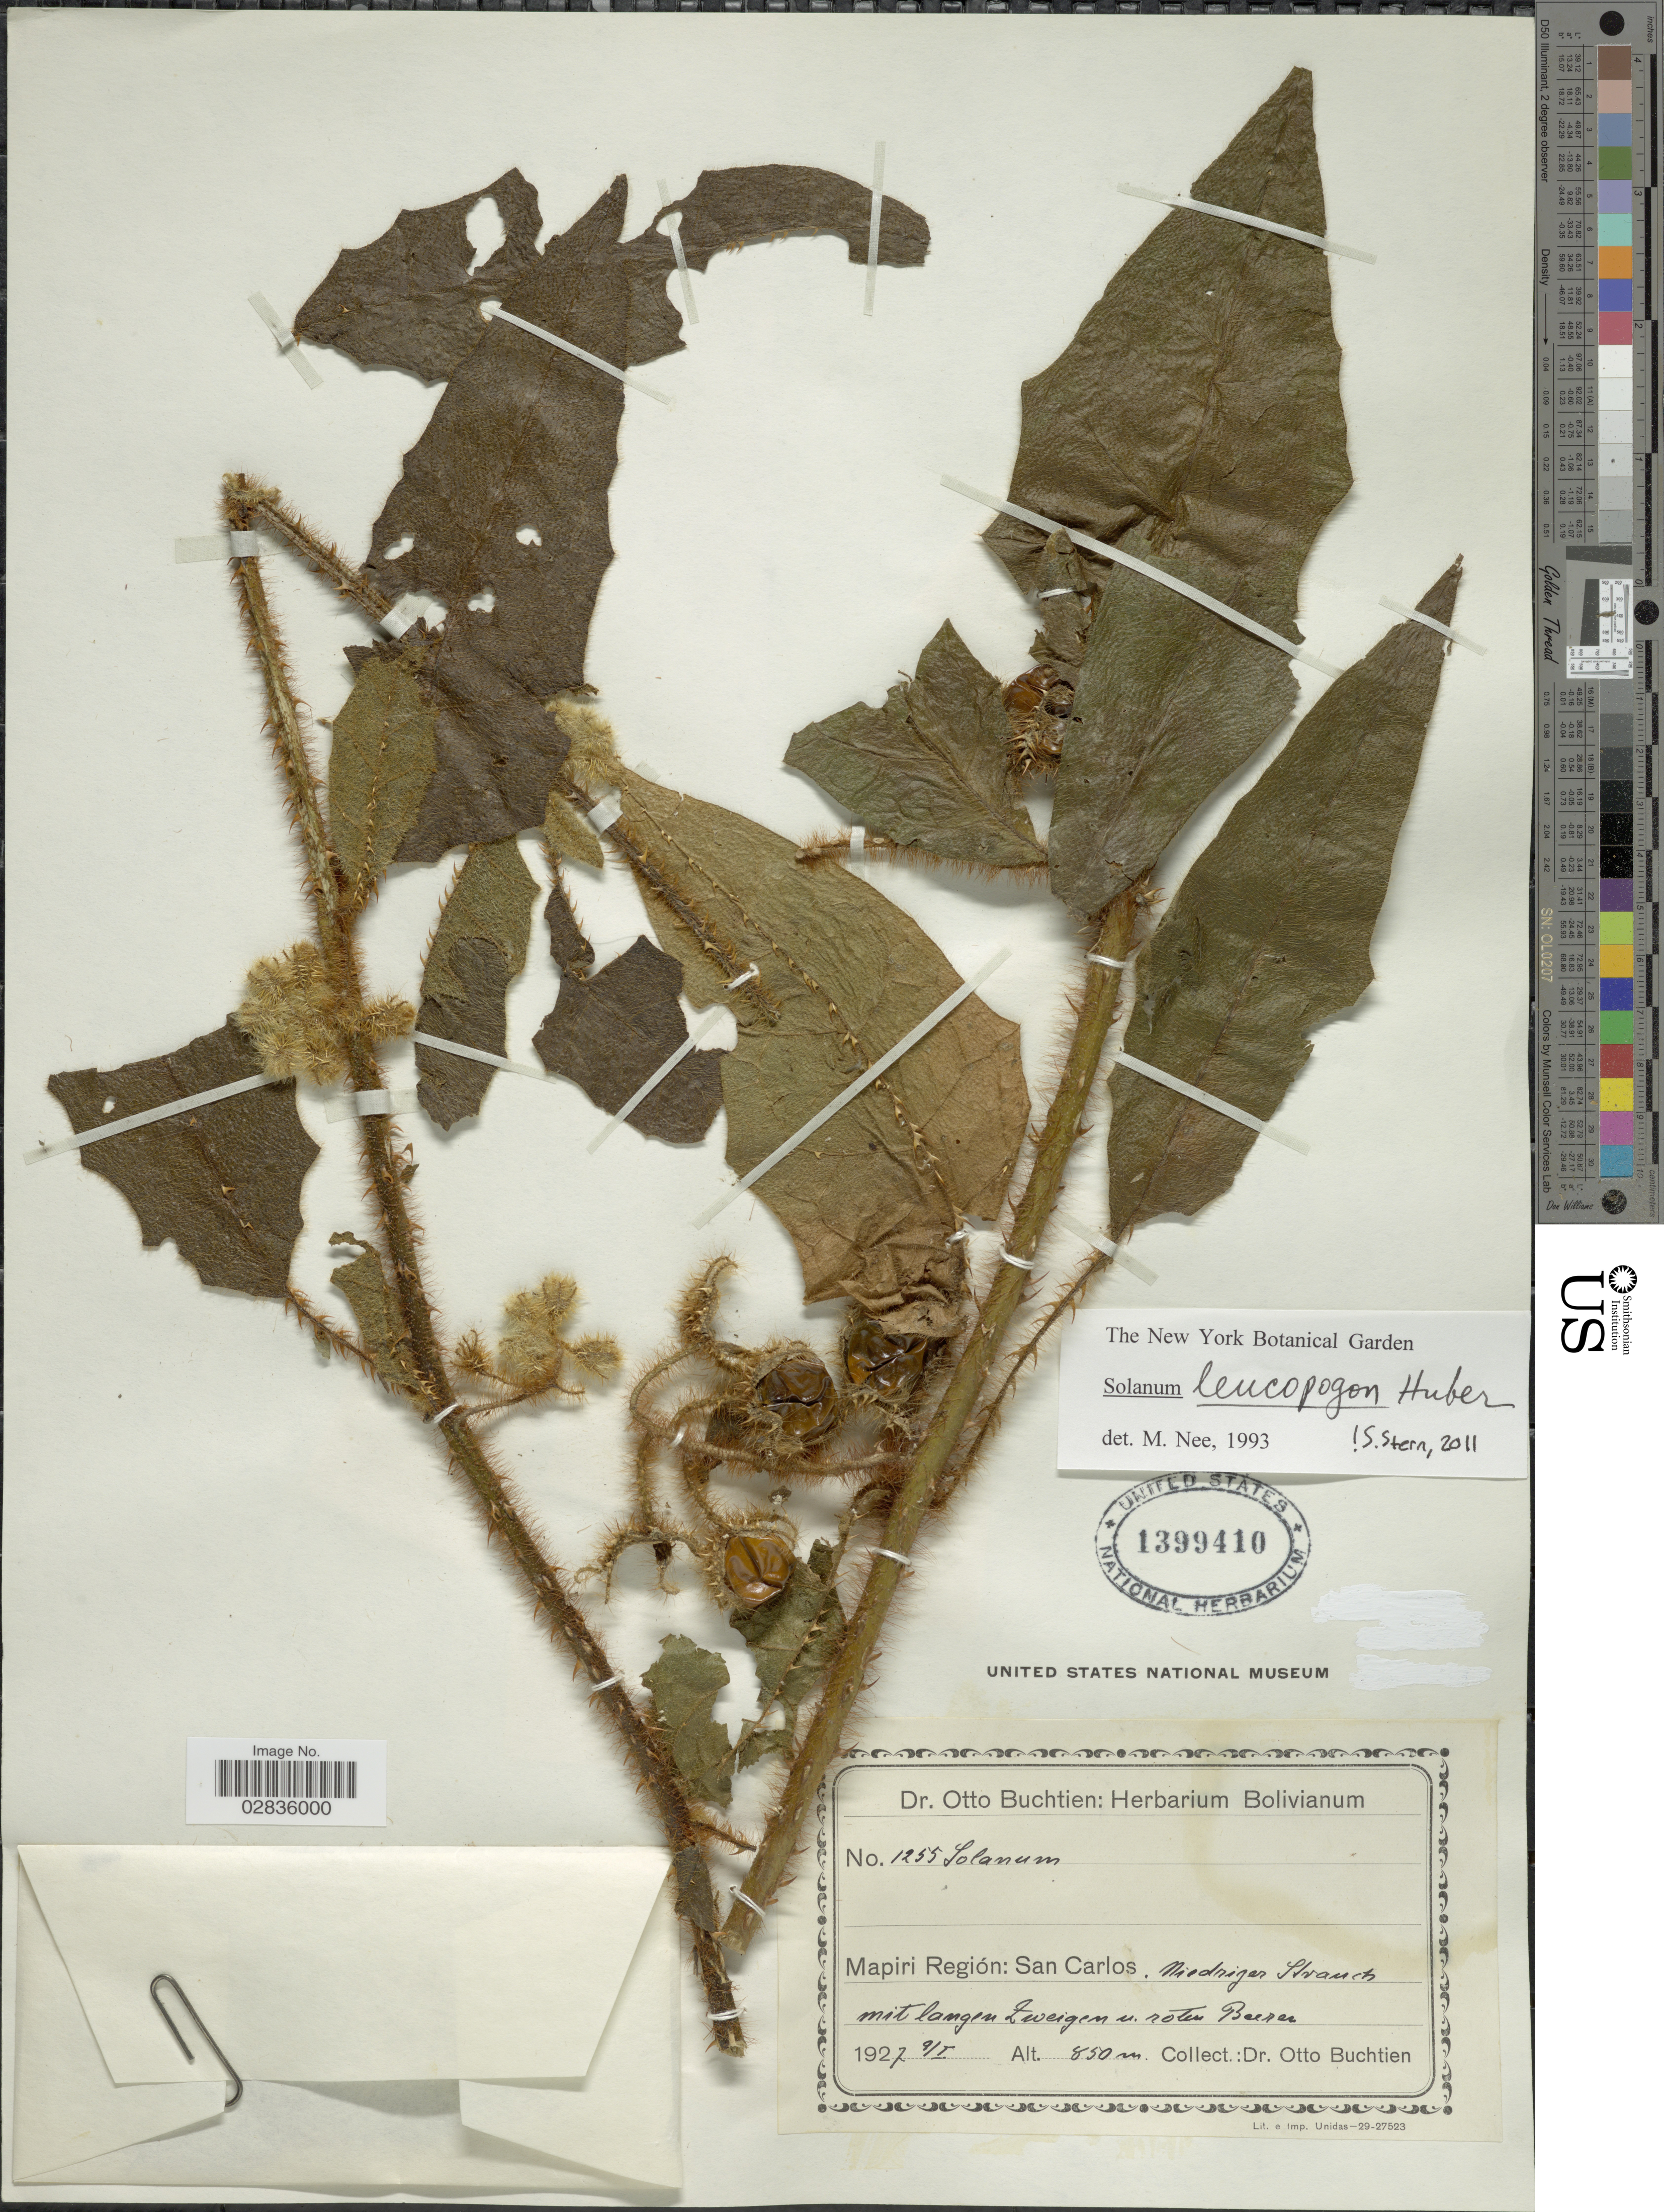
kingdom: Plantae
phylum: Tracheophyta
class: Magnoliopsida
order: Solanales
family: Solanaceae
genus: Solanum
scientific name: Solanum leucopogon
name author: Huber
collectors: O. Buchtien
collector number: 1255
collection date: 1927-01-09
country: Bolivia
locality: Mapiri Región: San Carlos. Niedriger Strauch.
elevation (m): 850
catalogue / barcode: US 1399410